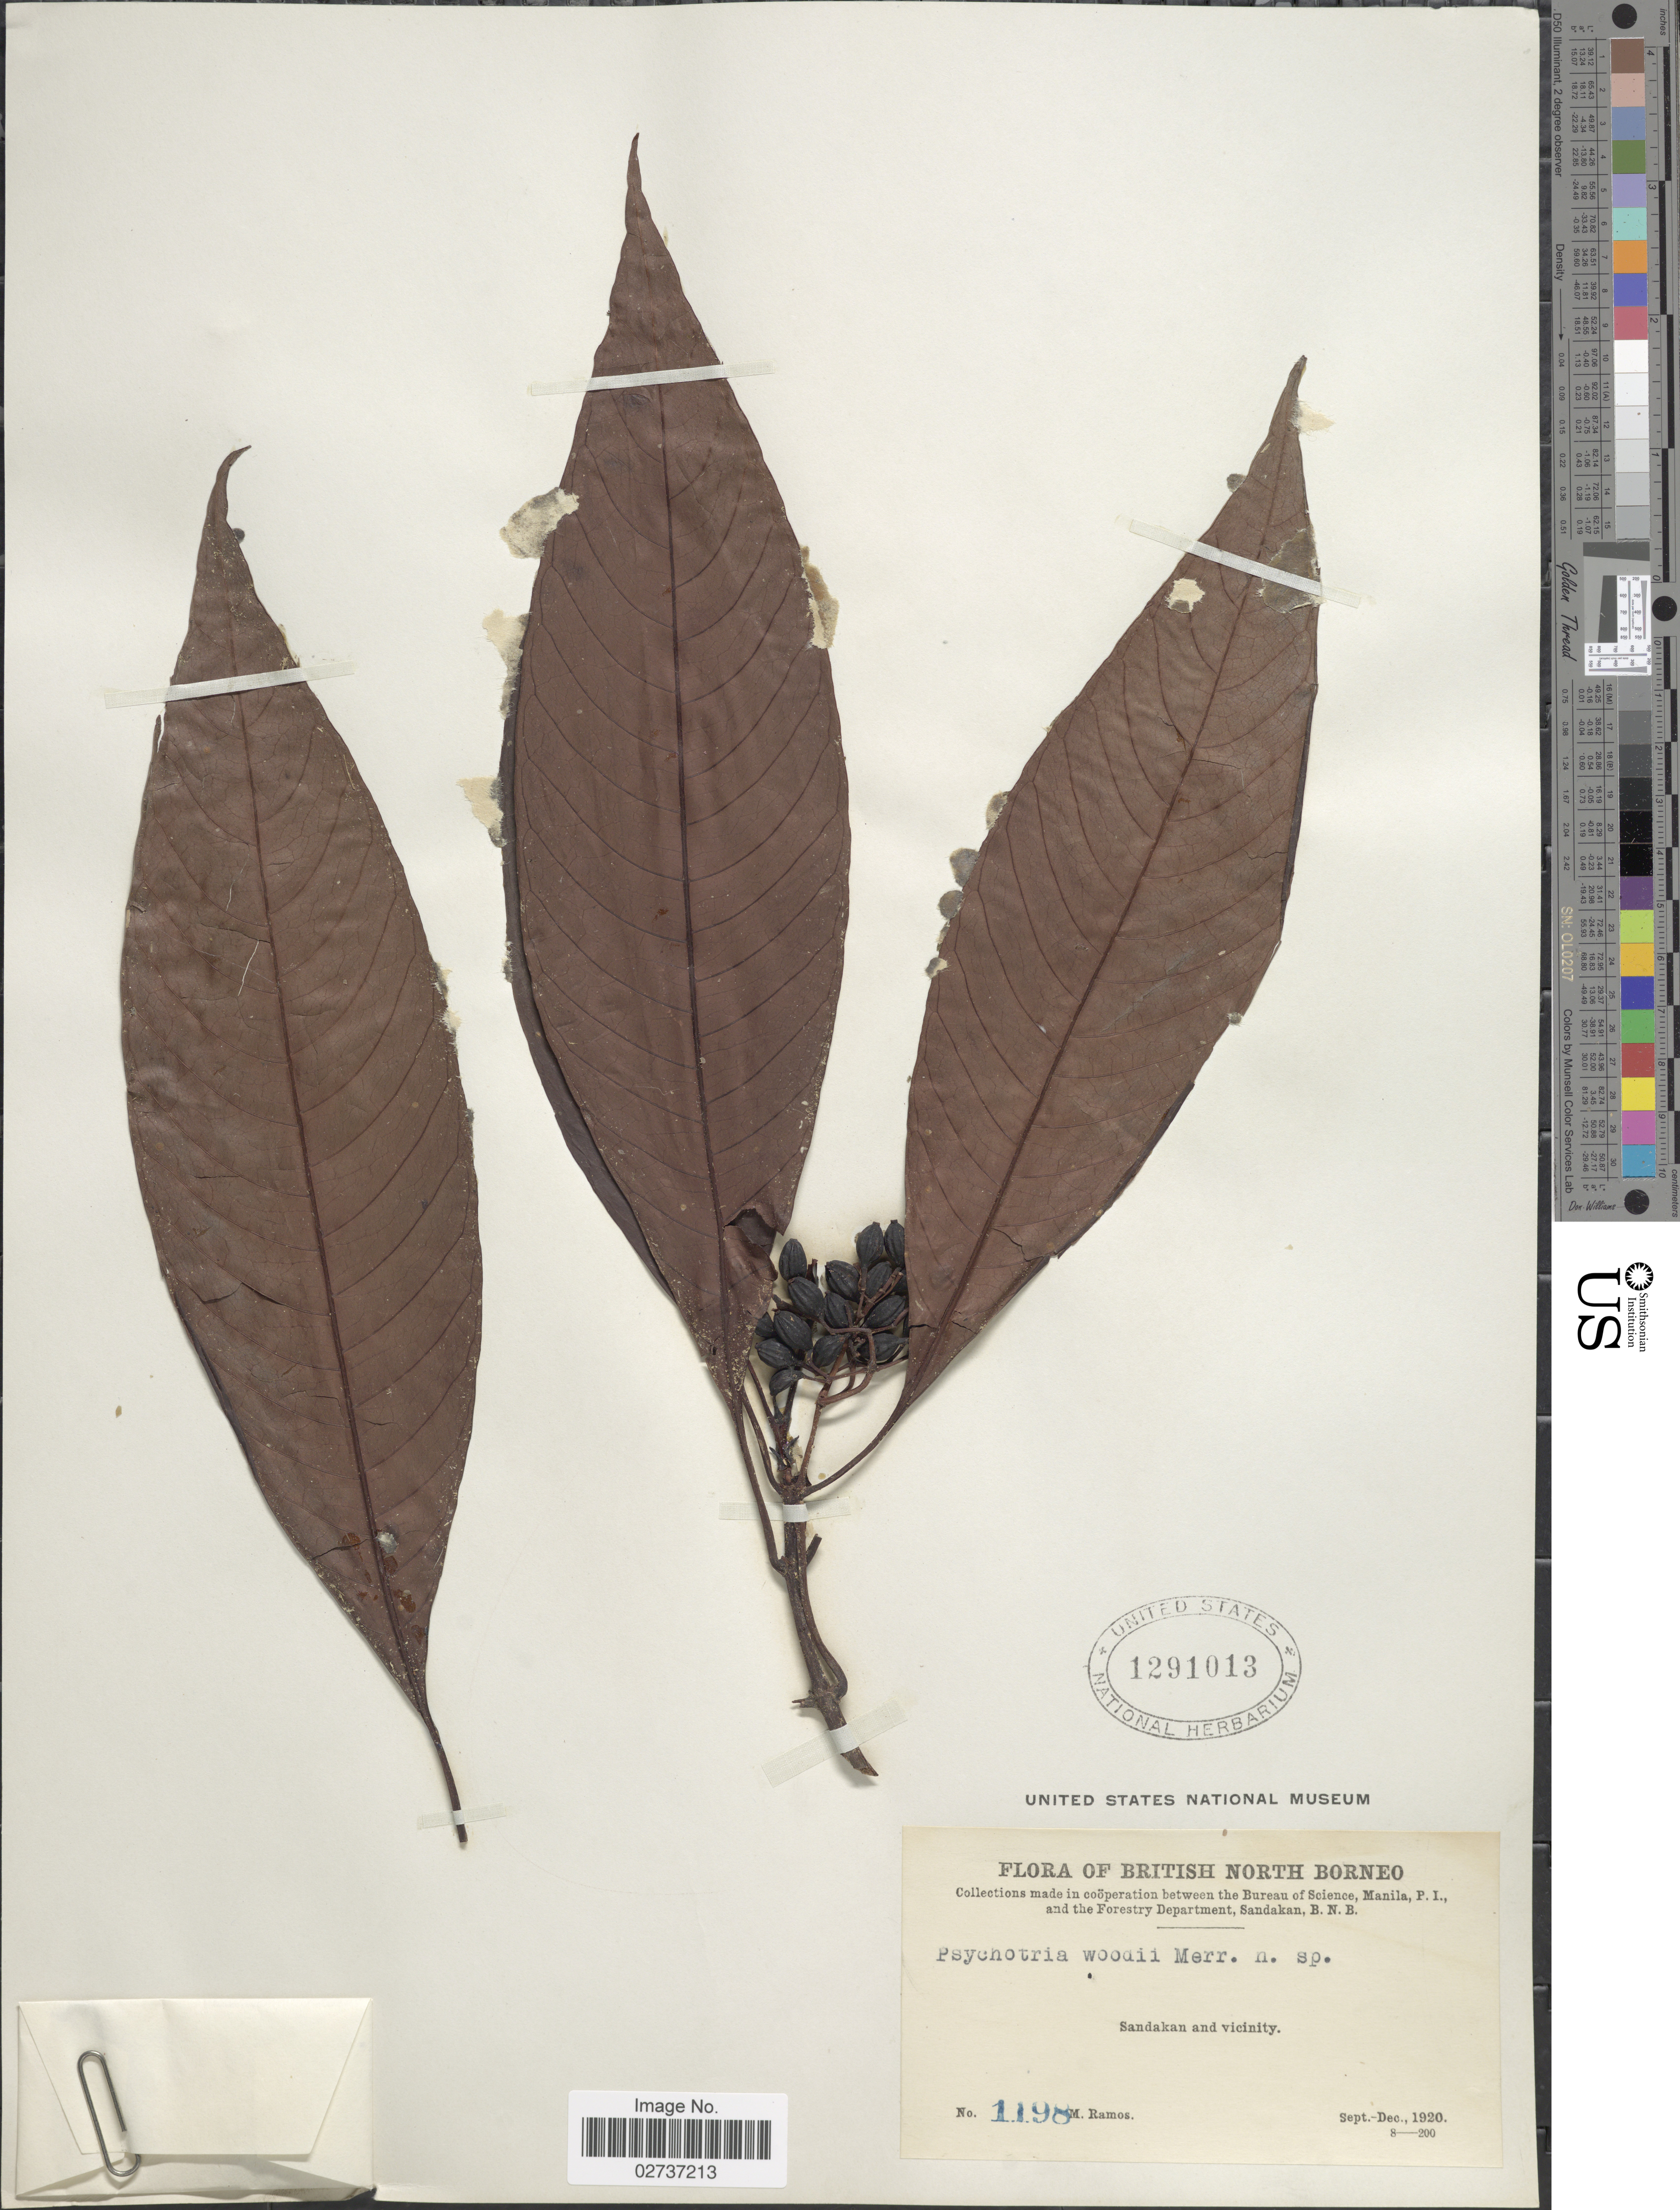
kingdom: Plantae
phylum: Tracheophyta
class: Magnoliopsida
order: Gentianales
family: Rubiaceae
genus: Psychotria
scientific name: Psychotria woodii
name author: Merr.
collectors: M. Ramos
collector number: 1198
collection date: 1920-09/1920-12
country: Malaysia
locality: British North Borneo, Sandakan and Vicinity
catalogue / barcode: US 1291013